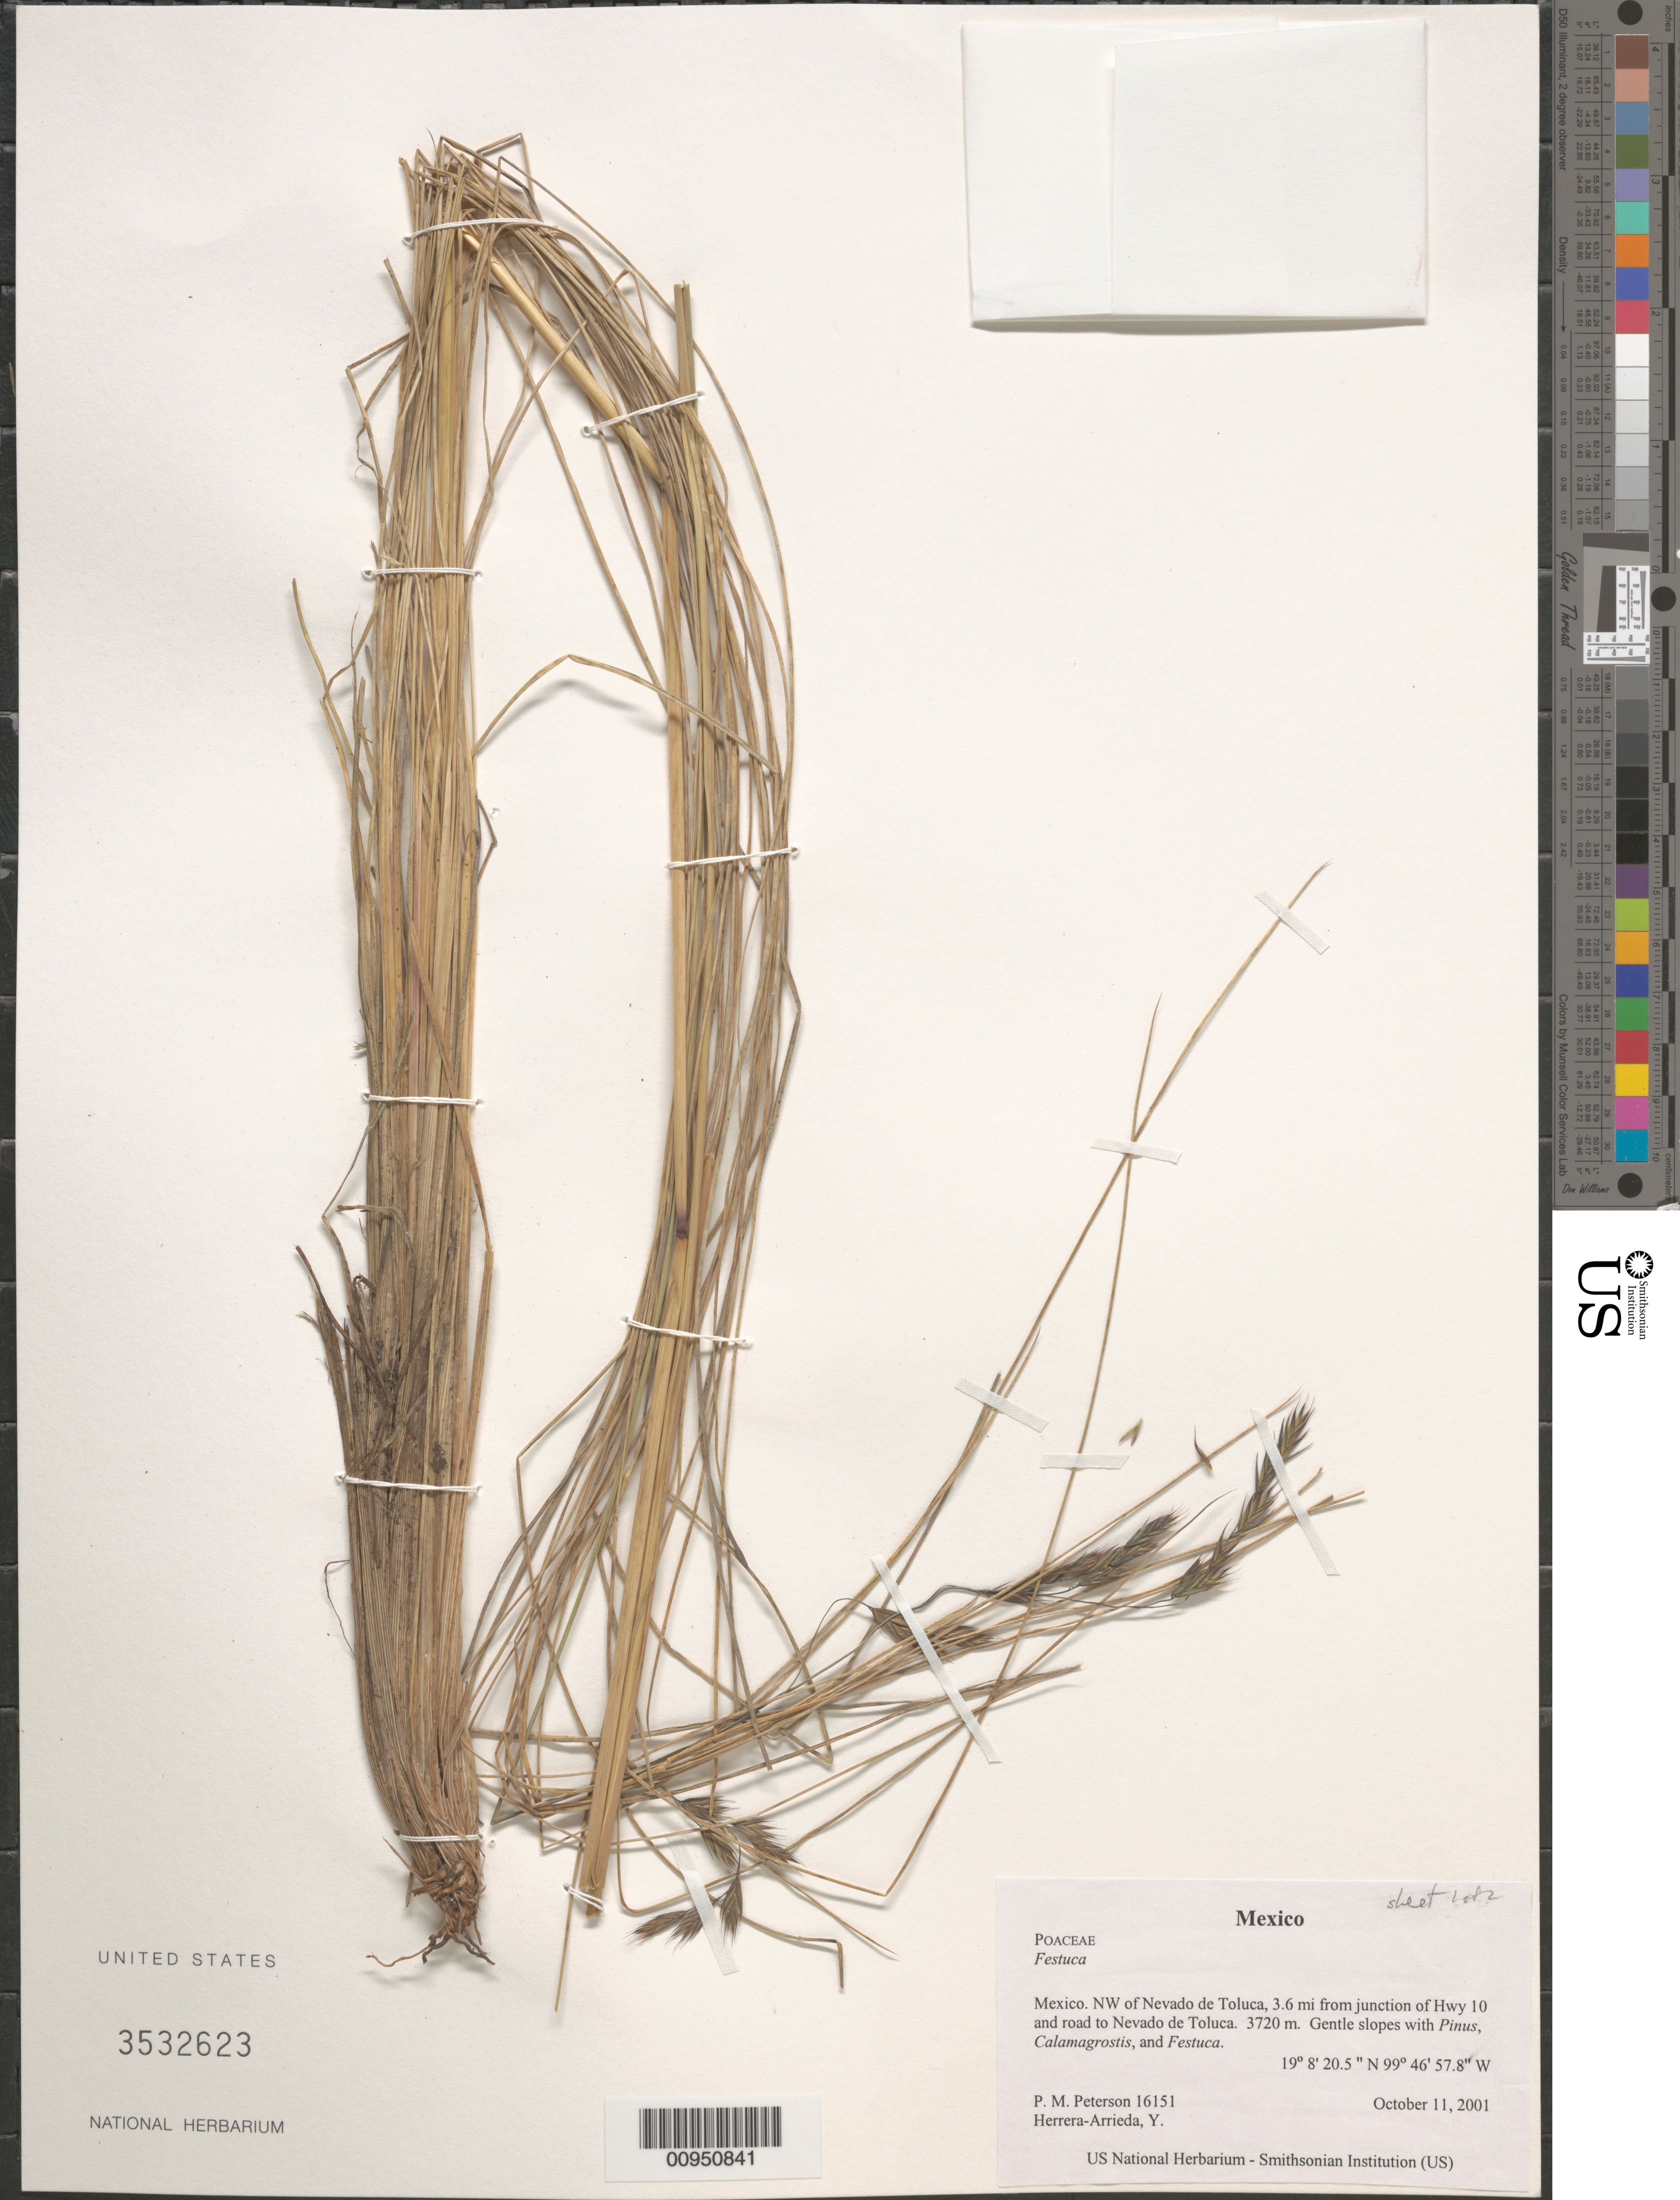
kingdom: Plantae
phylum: Tracheophyta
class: Liliopsida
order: Poales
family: Poaceae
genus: Festuca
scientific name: Festuca sp.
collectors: P. M. Peterson & Y. Herrera Arrieta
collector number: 16151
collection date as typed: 11 Oct 2001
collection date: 2001-10-11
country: Mexico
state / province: México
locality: NW of Nevado de Toluca, 3.6 mi from junction of Hwy 10 and road to Nevado de Toluca.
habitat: Gentle slopes with ~Pinus, Calamagrostis, and Festuca.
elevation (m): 3720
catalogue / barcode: US 3532623